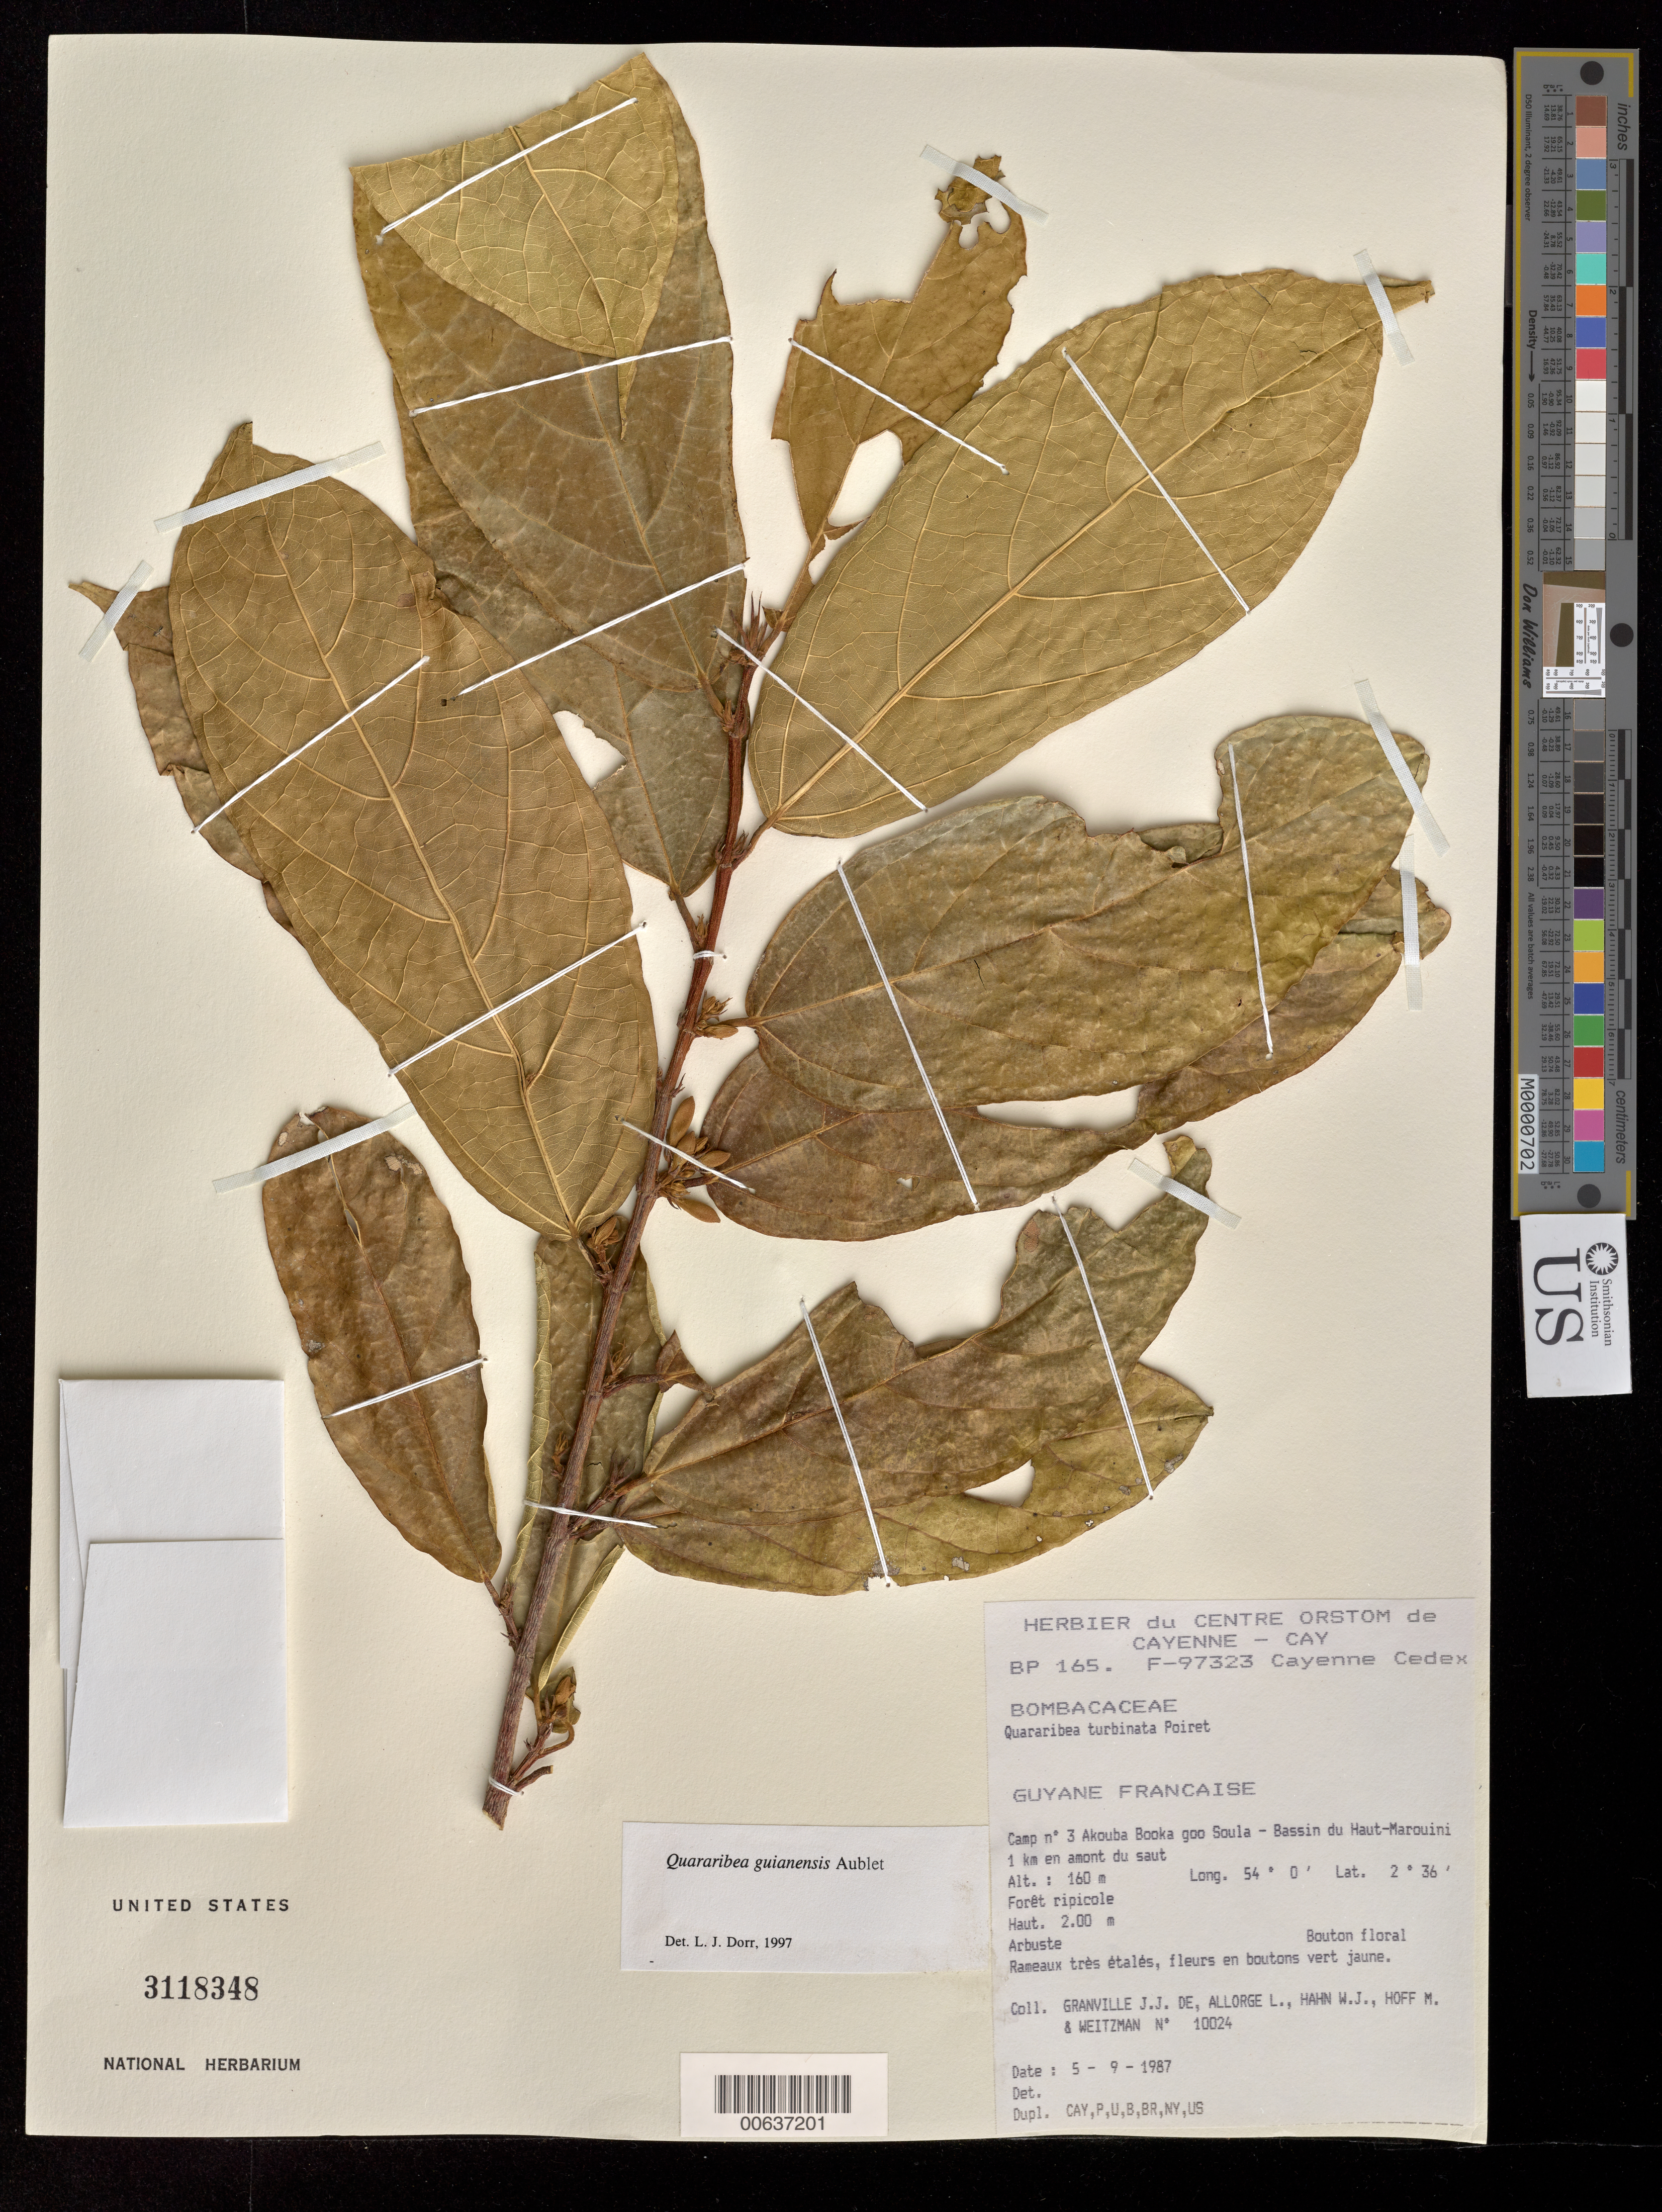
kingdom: Plantae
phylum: Tracheophyta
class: Magnoliopsida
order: Malvales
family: Malvaceae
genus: Quararibea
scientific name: Quararibea guianensis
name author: Aubl.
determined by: Dorr, L. J., (BOT), Smithsonian Institution - National Museum of Natural History (UNITED STATES)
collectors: J.-J. de Granville, L. Allorge, W. J. Hahn, M. Hoff & A. L. Weitzman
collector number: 10024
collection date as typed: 5-Sep-87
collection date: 1987-09-05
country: French Guiana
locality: Akouba Booka goo Soula, Camp #3, Bassin du Haut Marouini. 1 km en amont du saut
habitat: Riparian forest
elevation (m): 160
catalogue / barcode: US 3118348